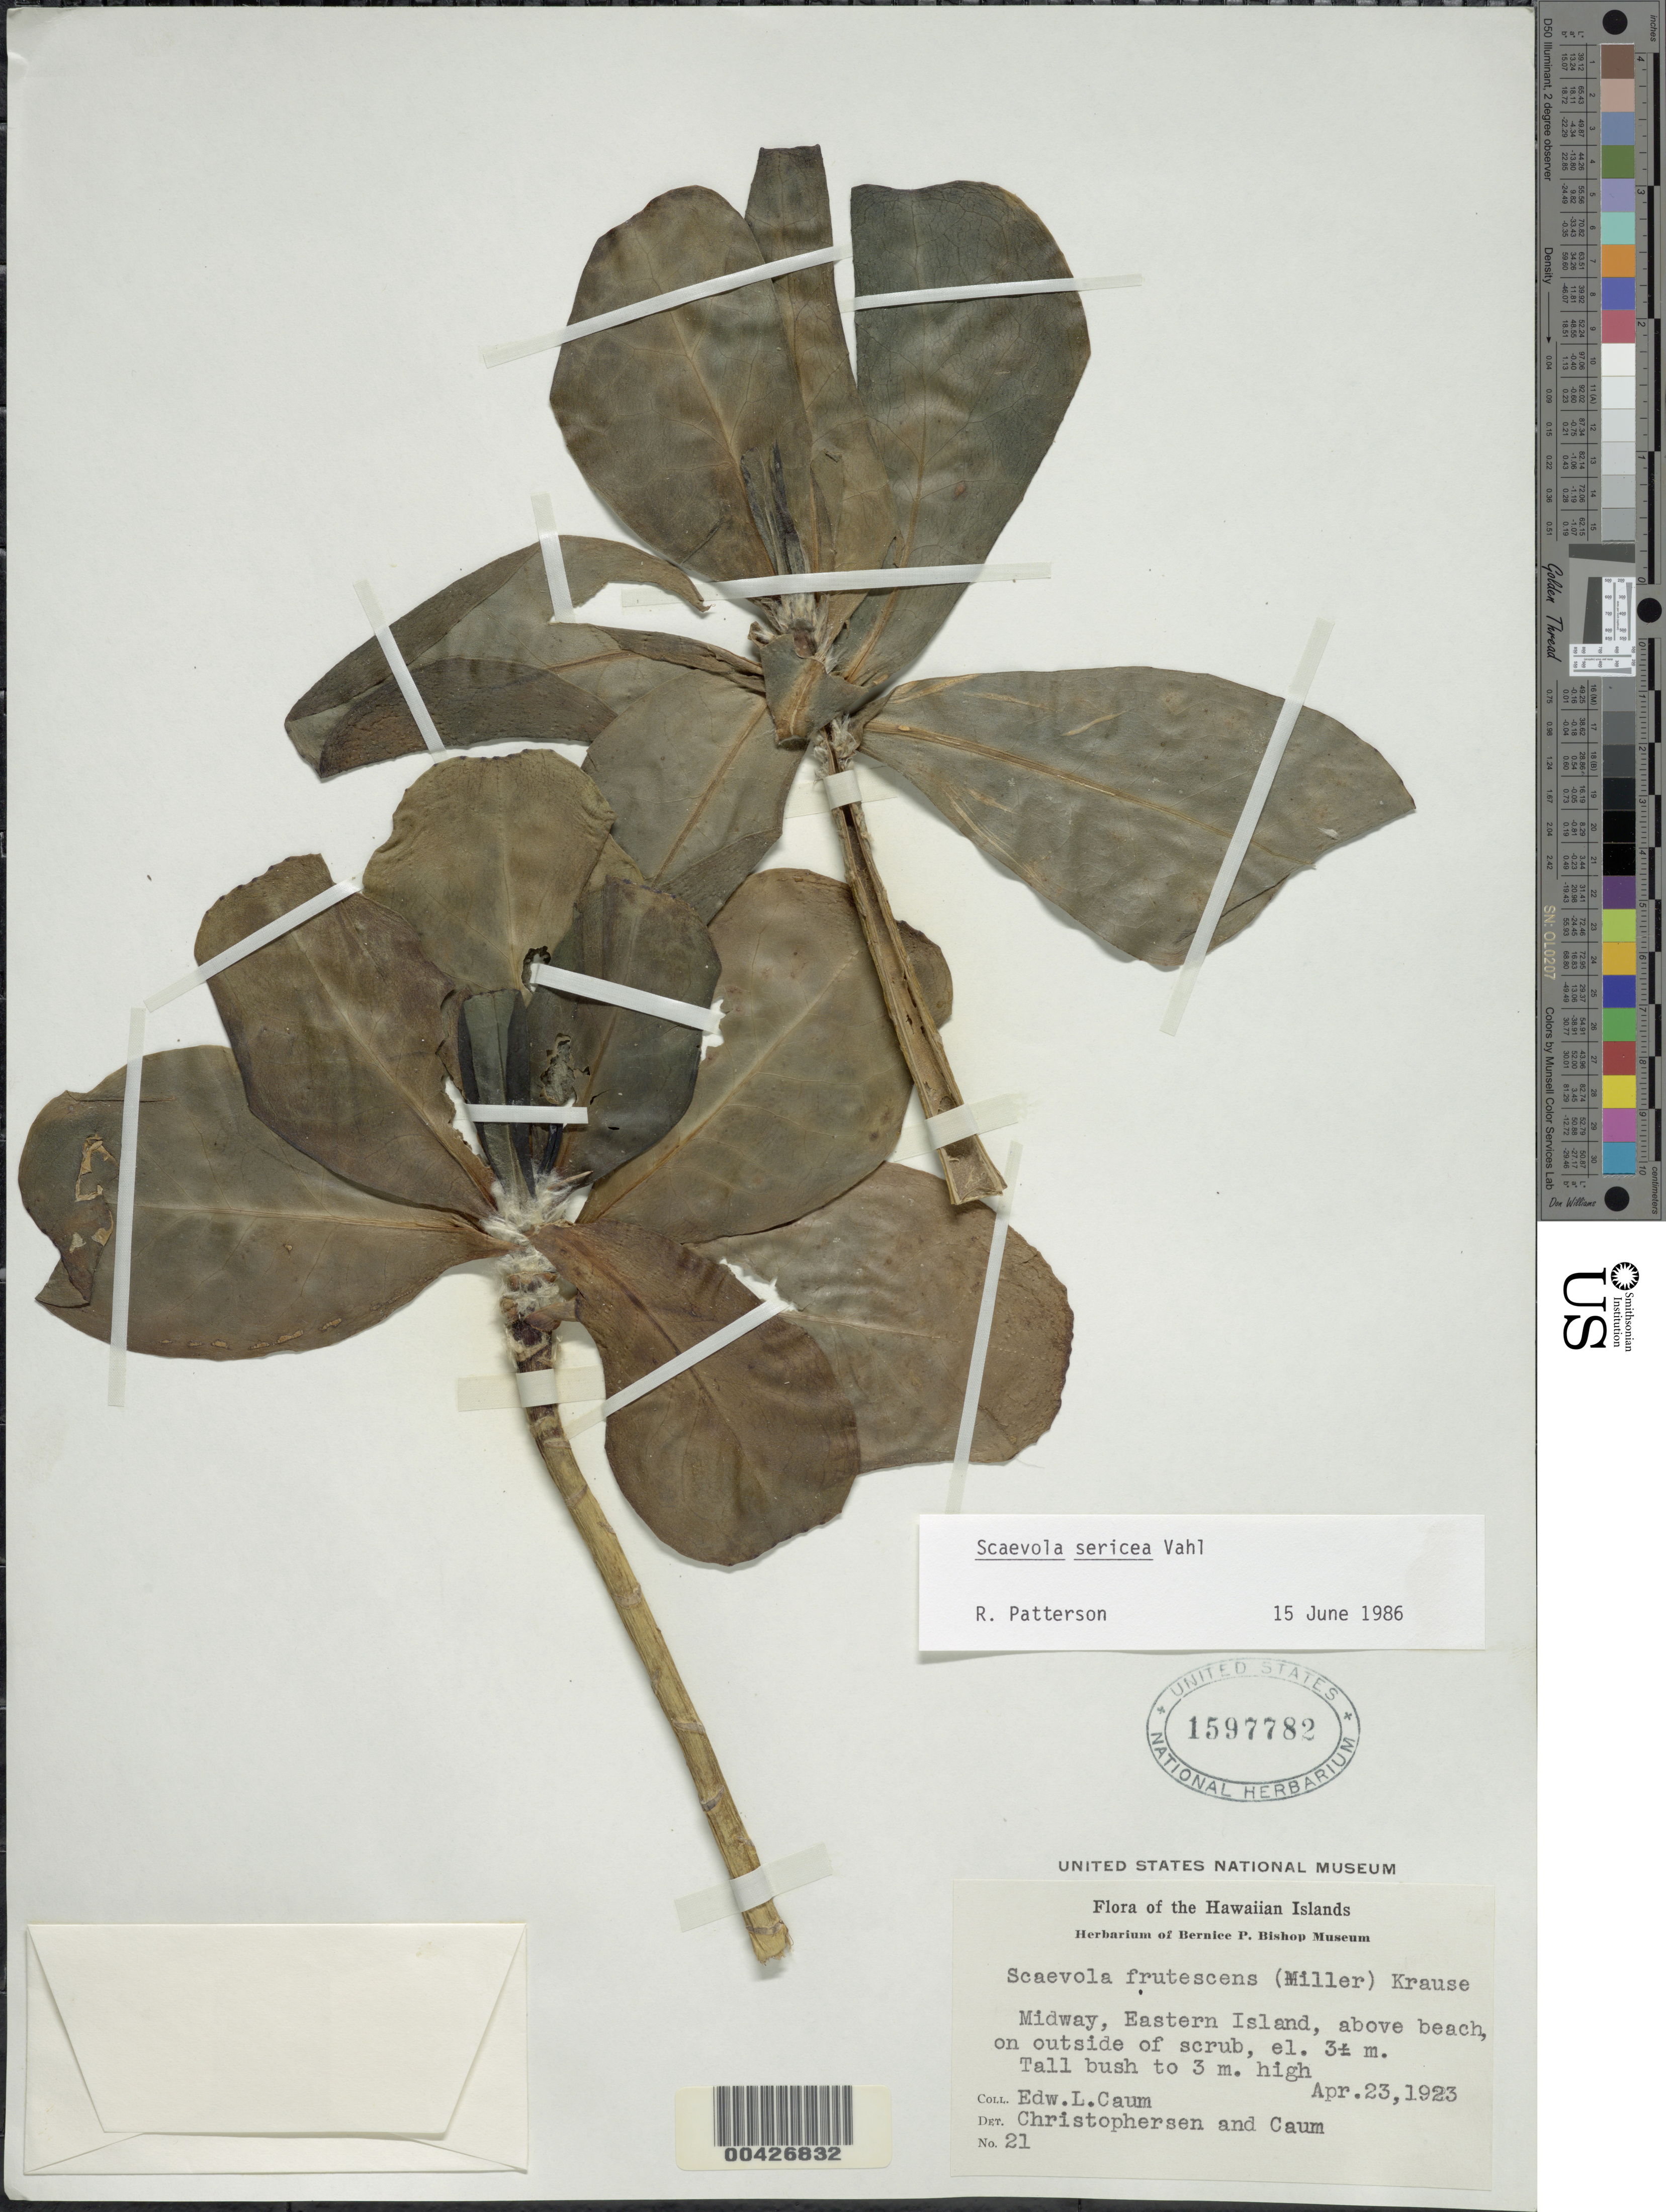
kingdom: Plantae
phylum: Tracheophyta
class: Magnoliopsida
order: Asterales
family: Goodeniaceae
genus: Scaevola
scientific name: Scaevola taccada var. taccada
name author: (Gaertn.) Roxb.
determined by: Wagner, W. L., (BOT), Smithsonian Institution - National Museum of Natural History (UNITED STATES)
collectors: E. L. Caum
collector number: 21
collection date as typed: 23 Apr 1923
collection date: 1923-04-23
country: U.S. Administered Pacific Islands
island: Midway Atoll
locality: Eastern Islet, Midway Is.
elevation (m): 3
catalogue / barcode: US 1597782